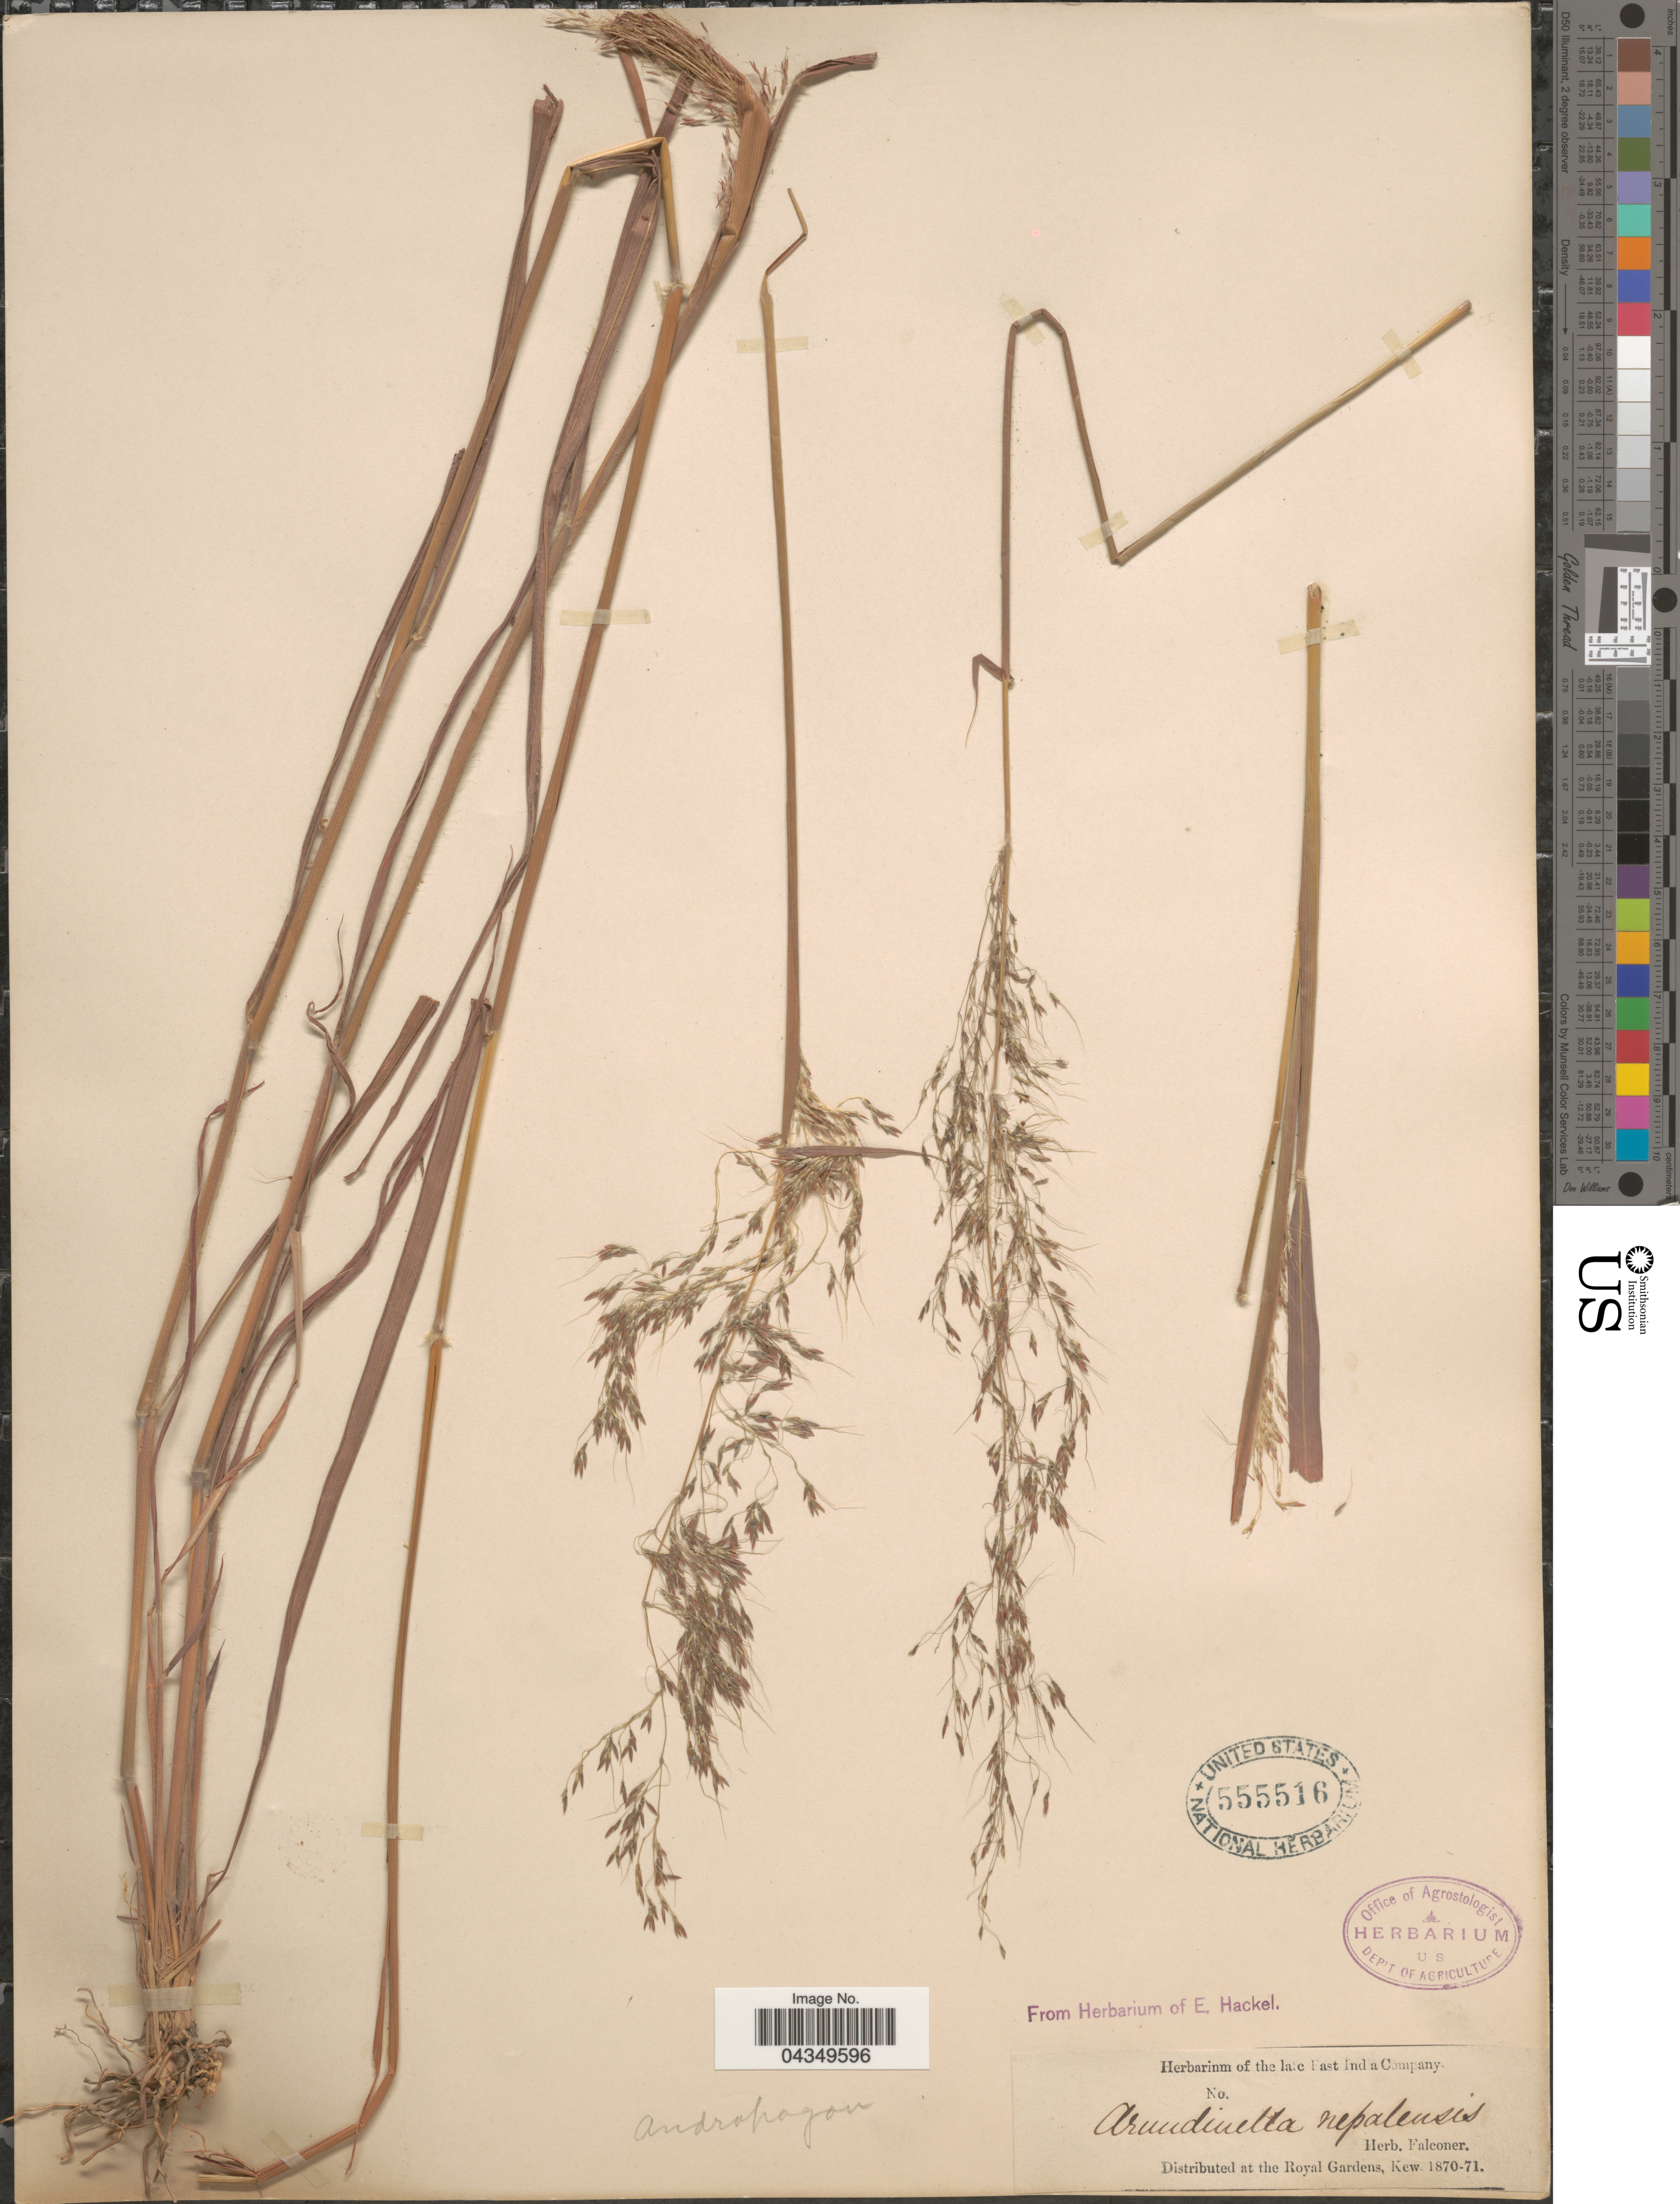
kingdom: Plantae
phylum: Tracheophyta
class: Liliopsida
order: Poales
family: Poaceae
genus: Capillipedium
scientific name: Capillipedium parviflorum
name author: (R. Br.) Stapf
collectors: ex herb. Falconer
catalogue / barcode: US 555516